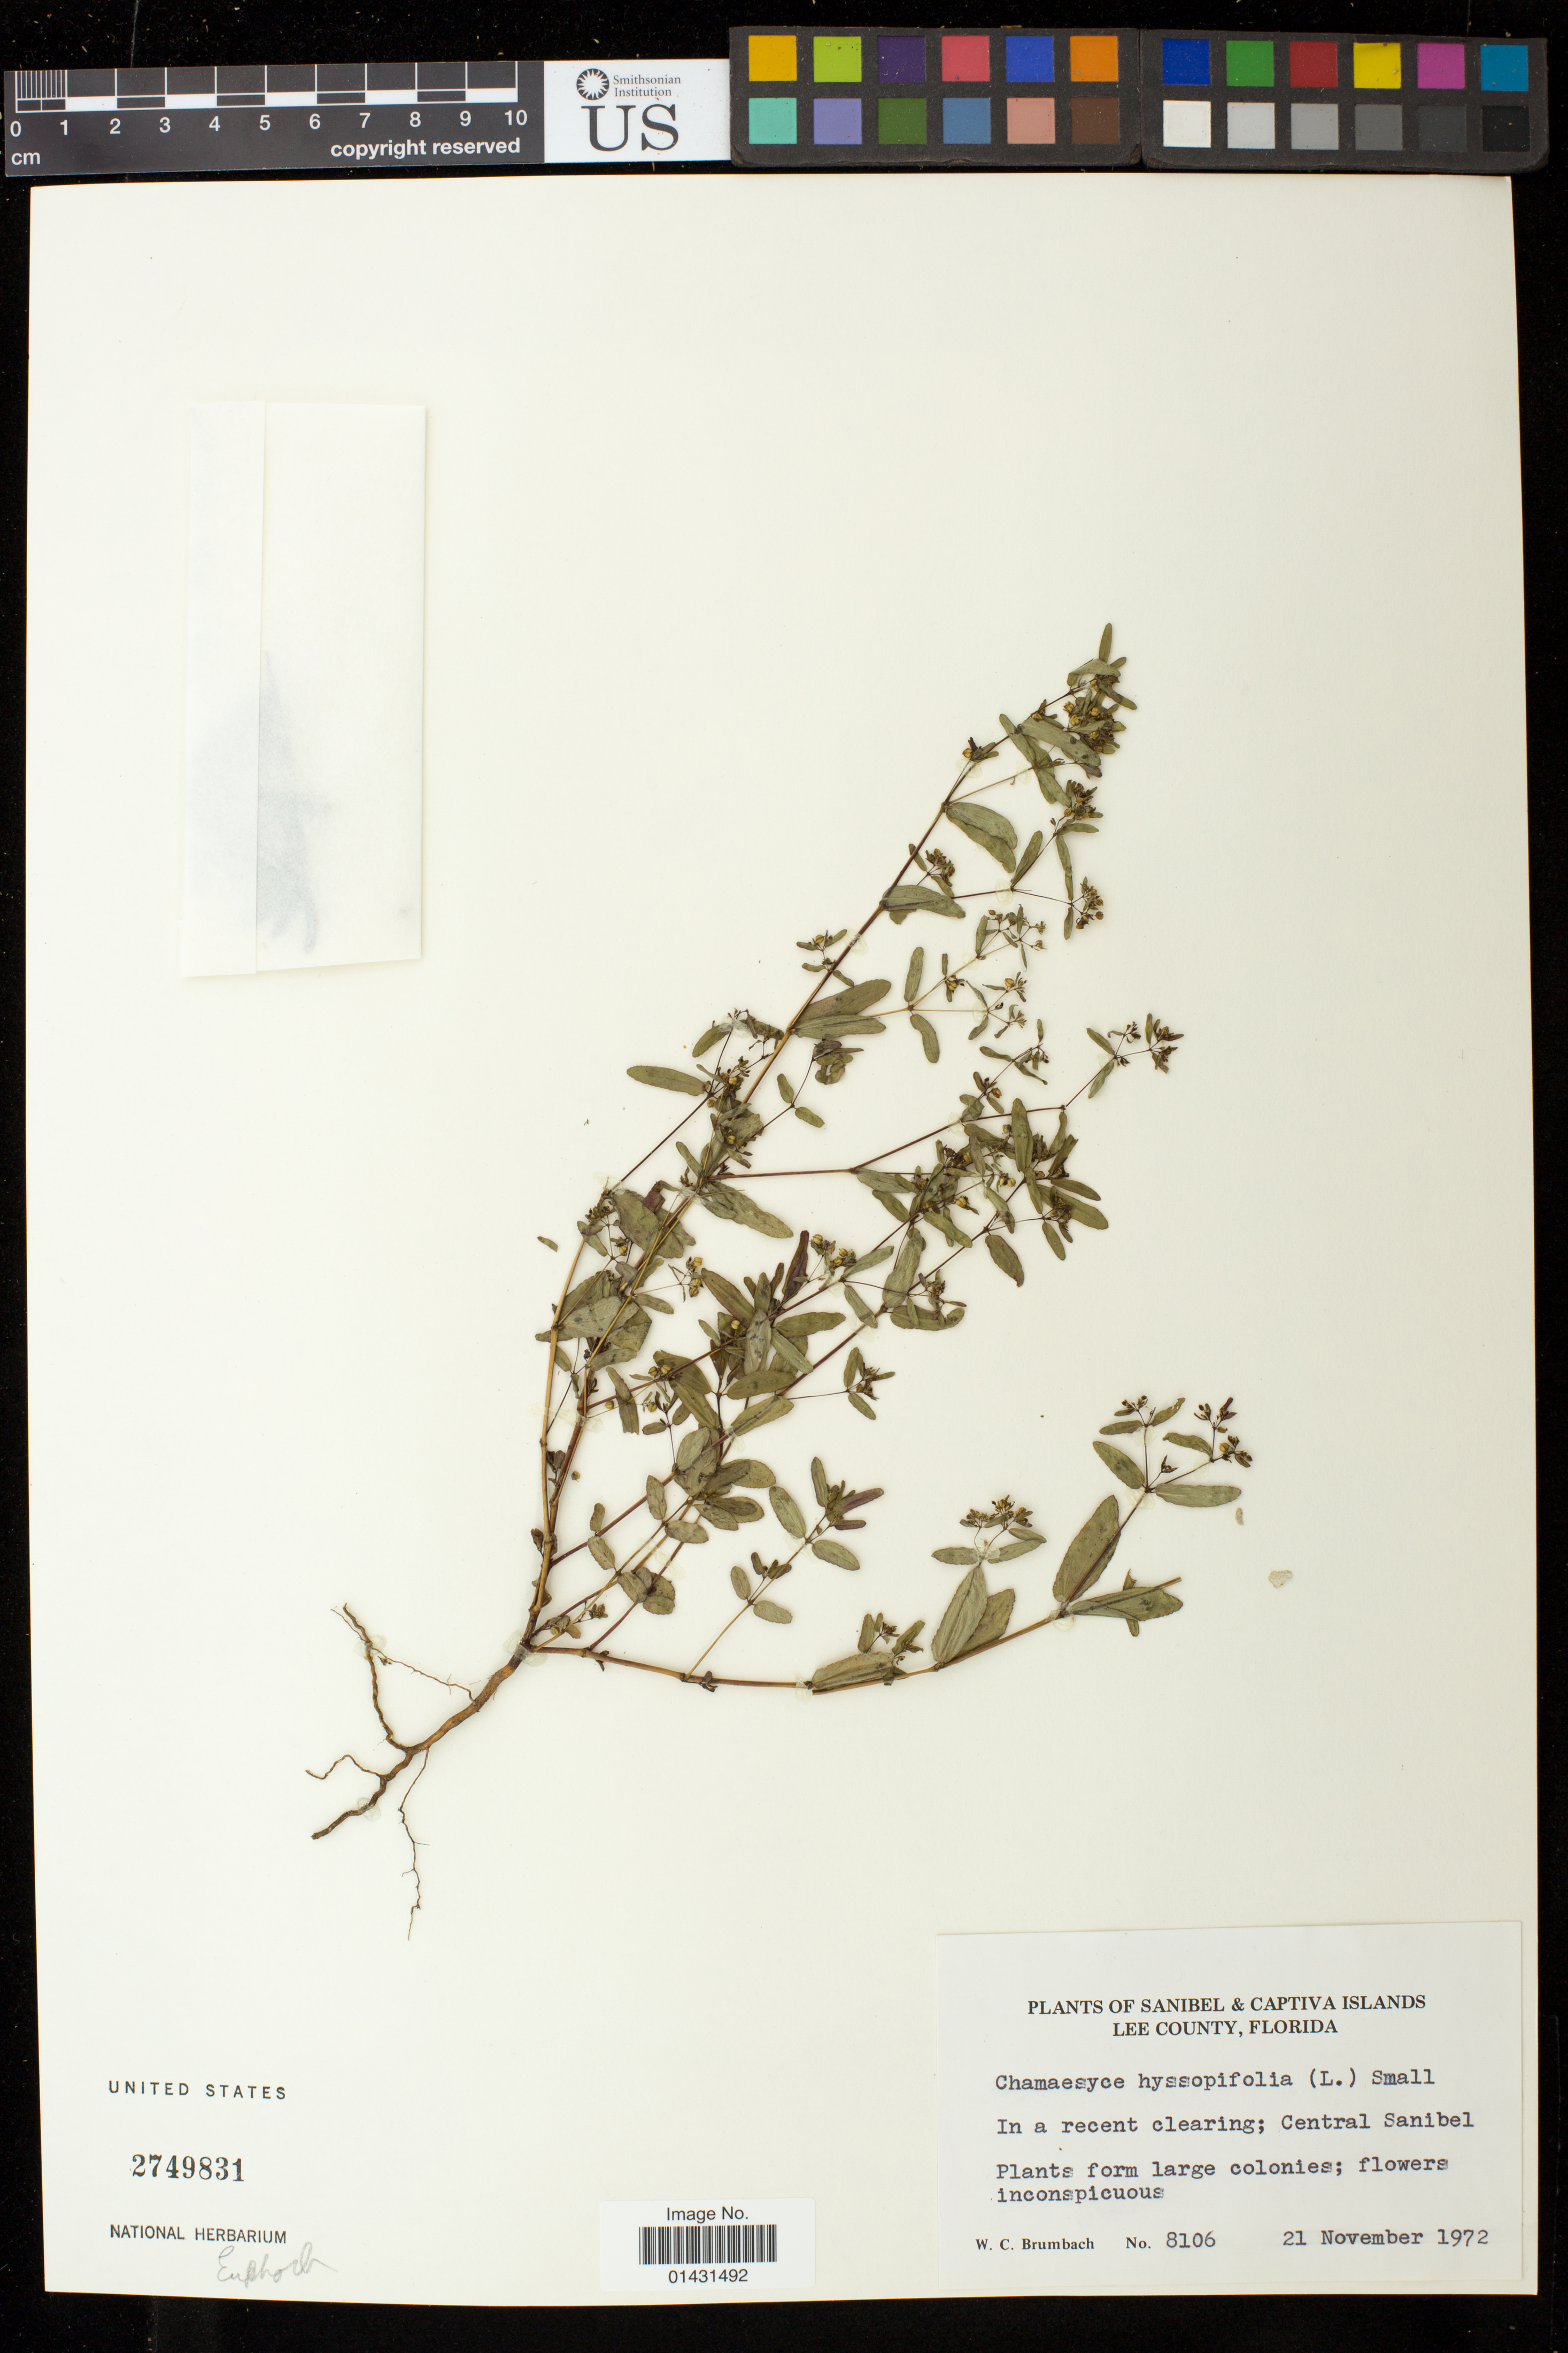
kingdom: Plantae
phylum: Tracheophyta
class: Magnoliopsida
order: Malpighiales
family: Euphorbiaceae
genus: Euphorbia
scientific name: Euphorbia hyssopifolia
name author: L.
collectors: W. C. Brumbach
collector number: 8106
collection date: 1972-11-21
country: United States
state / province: Florida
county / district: Lee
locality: Central Sanibel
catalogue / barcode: US 2749831